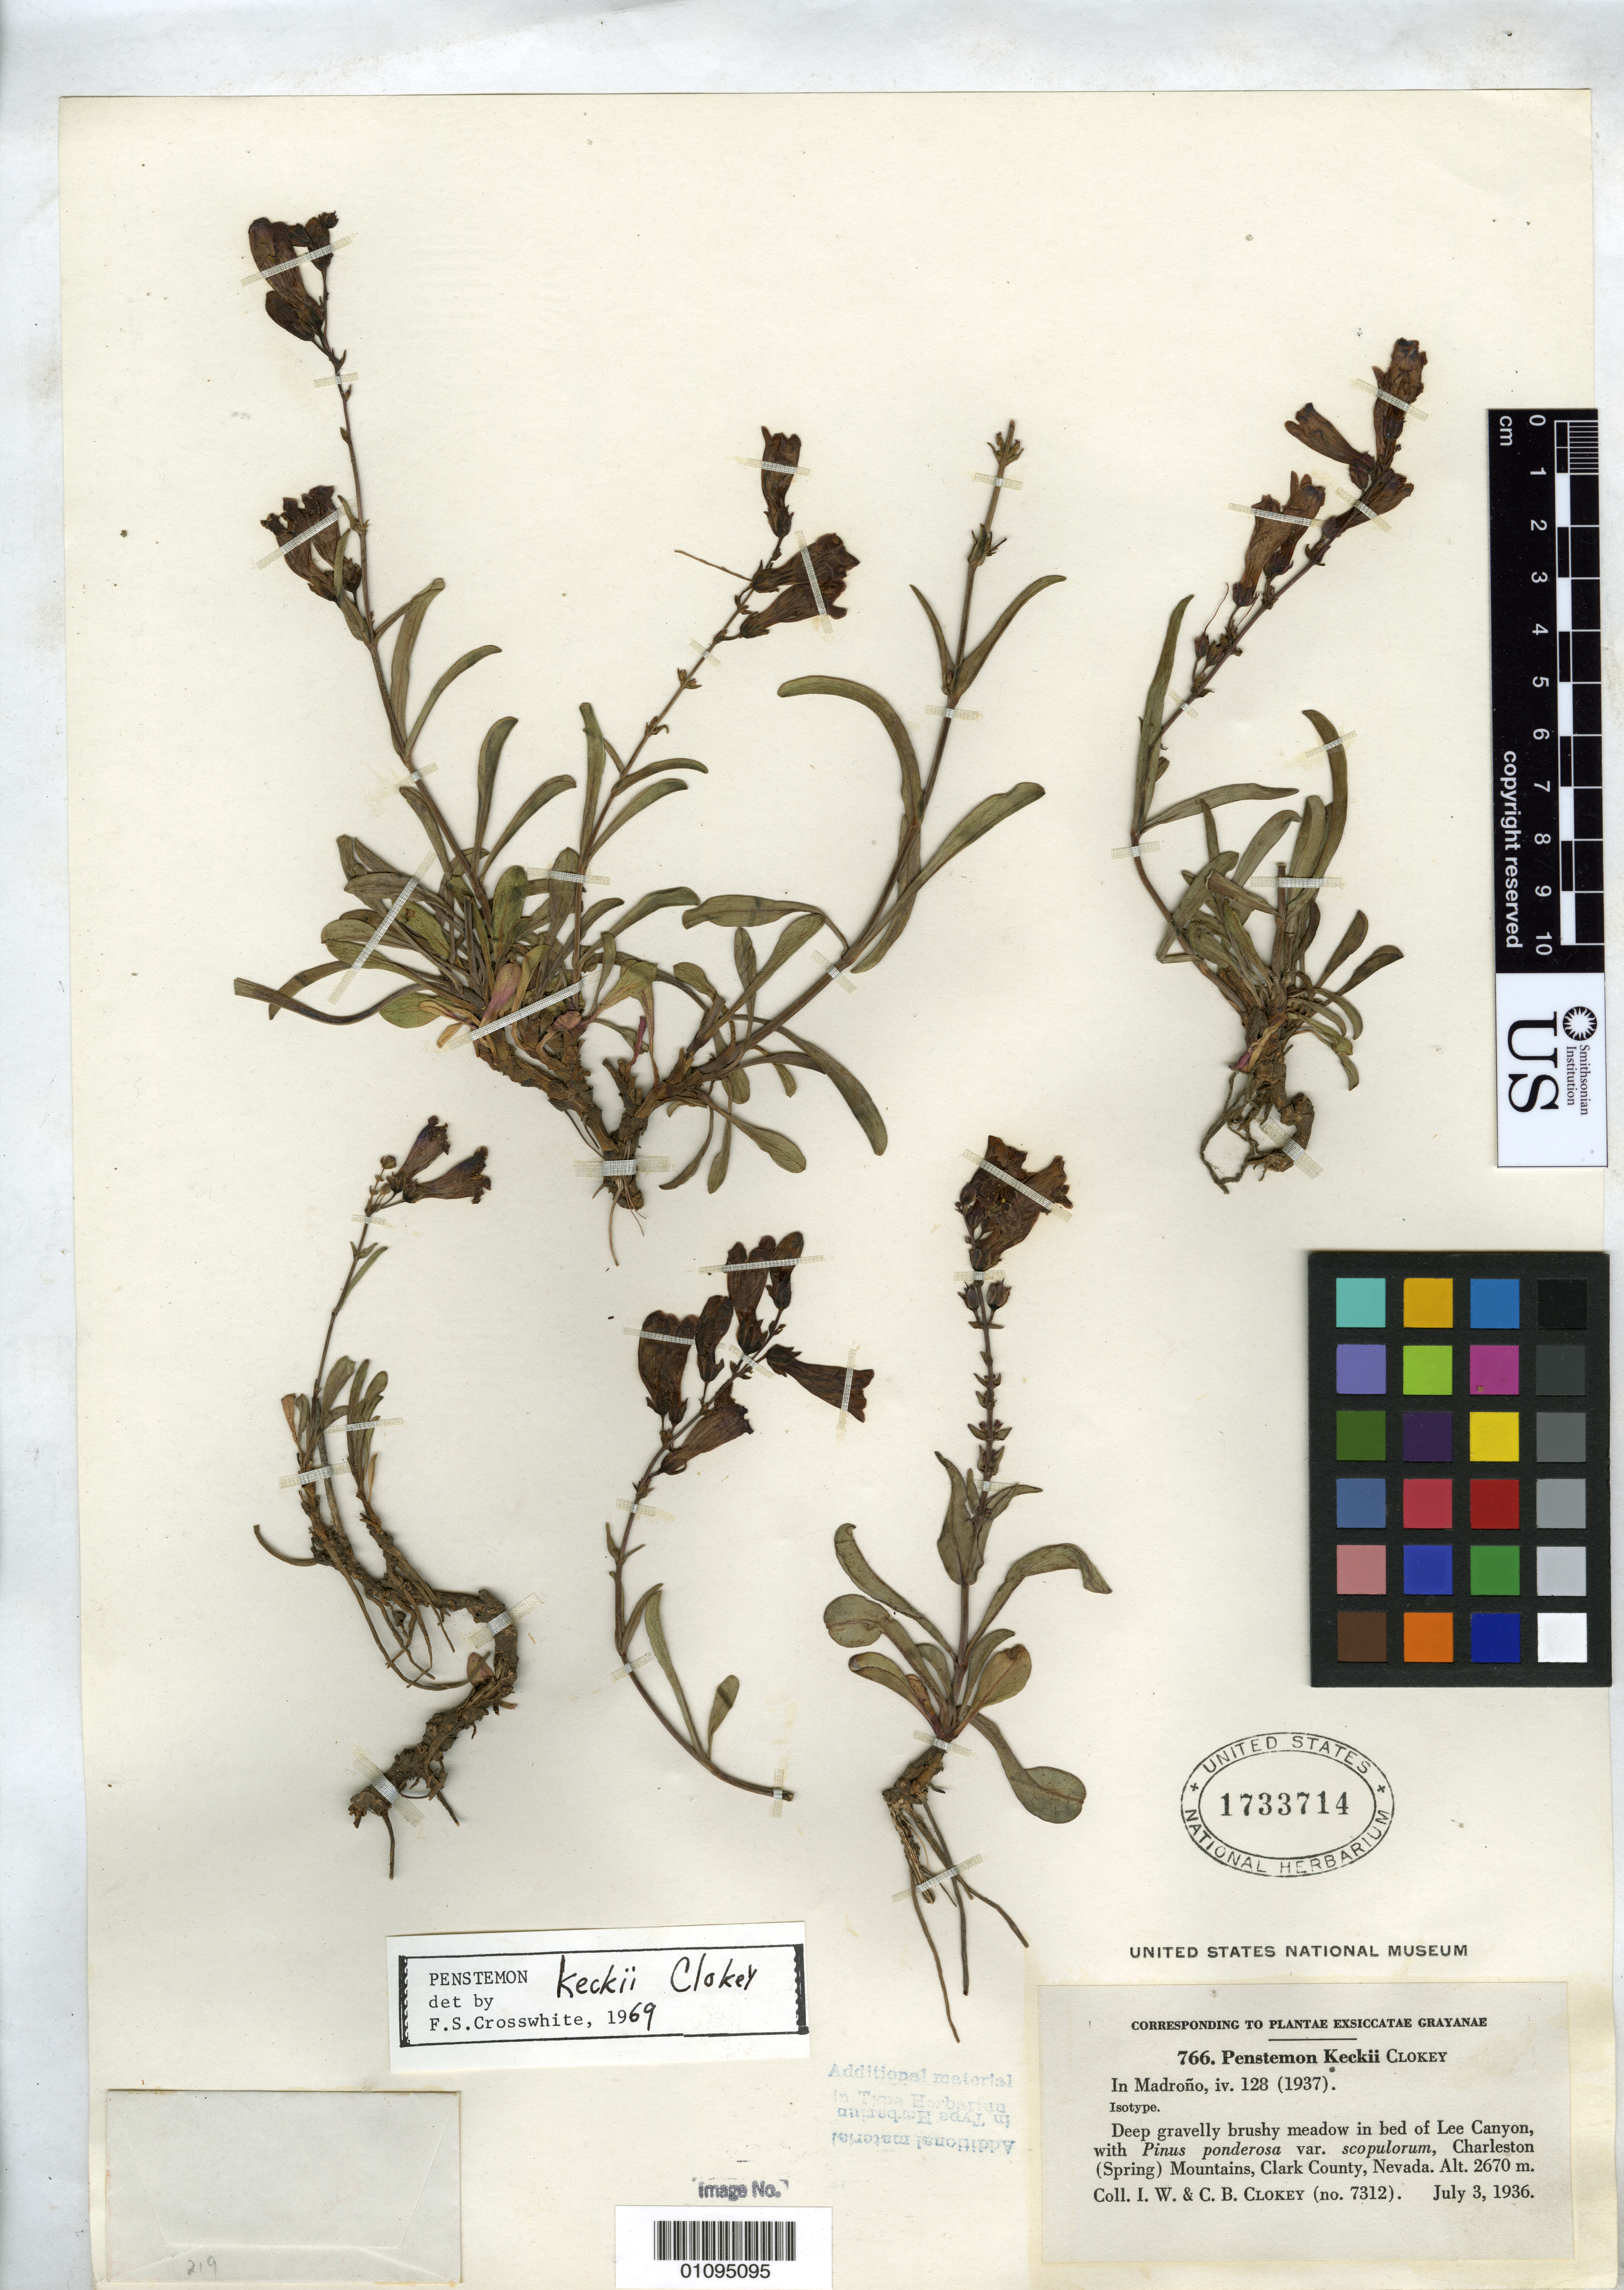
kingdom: Plantae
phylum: Tracheophyta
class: Magnoliopsida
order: Lamiales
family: Plantaginaceae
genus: Penstemon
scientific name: Penstemon keckii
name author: Clokey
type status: Isotype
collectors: I. W. Clokey & C. Clokey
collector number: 7312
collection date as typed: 03 Jul 1936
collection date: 1936-07-03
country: United States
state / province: Nevada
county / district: Clark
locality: Lee Canon, Charleston Mts.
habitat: Deep gravelly brushy meadow in bed of canyon, with Pinus scopulorum (Engelm.) Lemmon.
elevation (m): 2670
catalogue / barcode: US 1733714